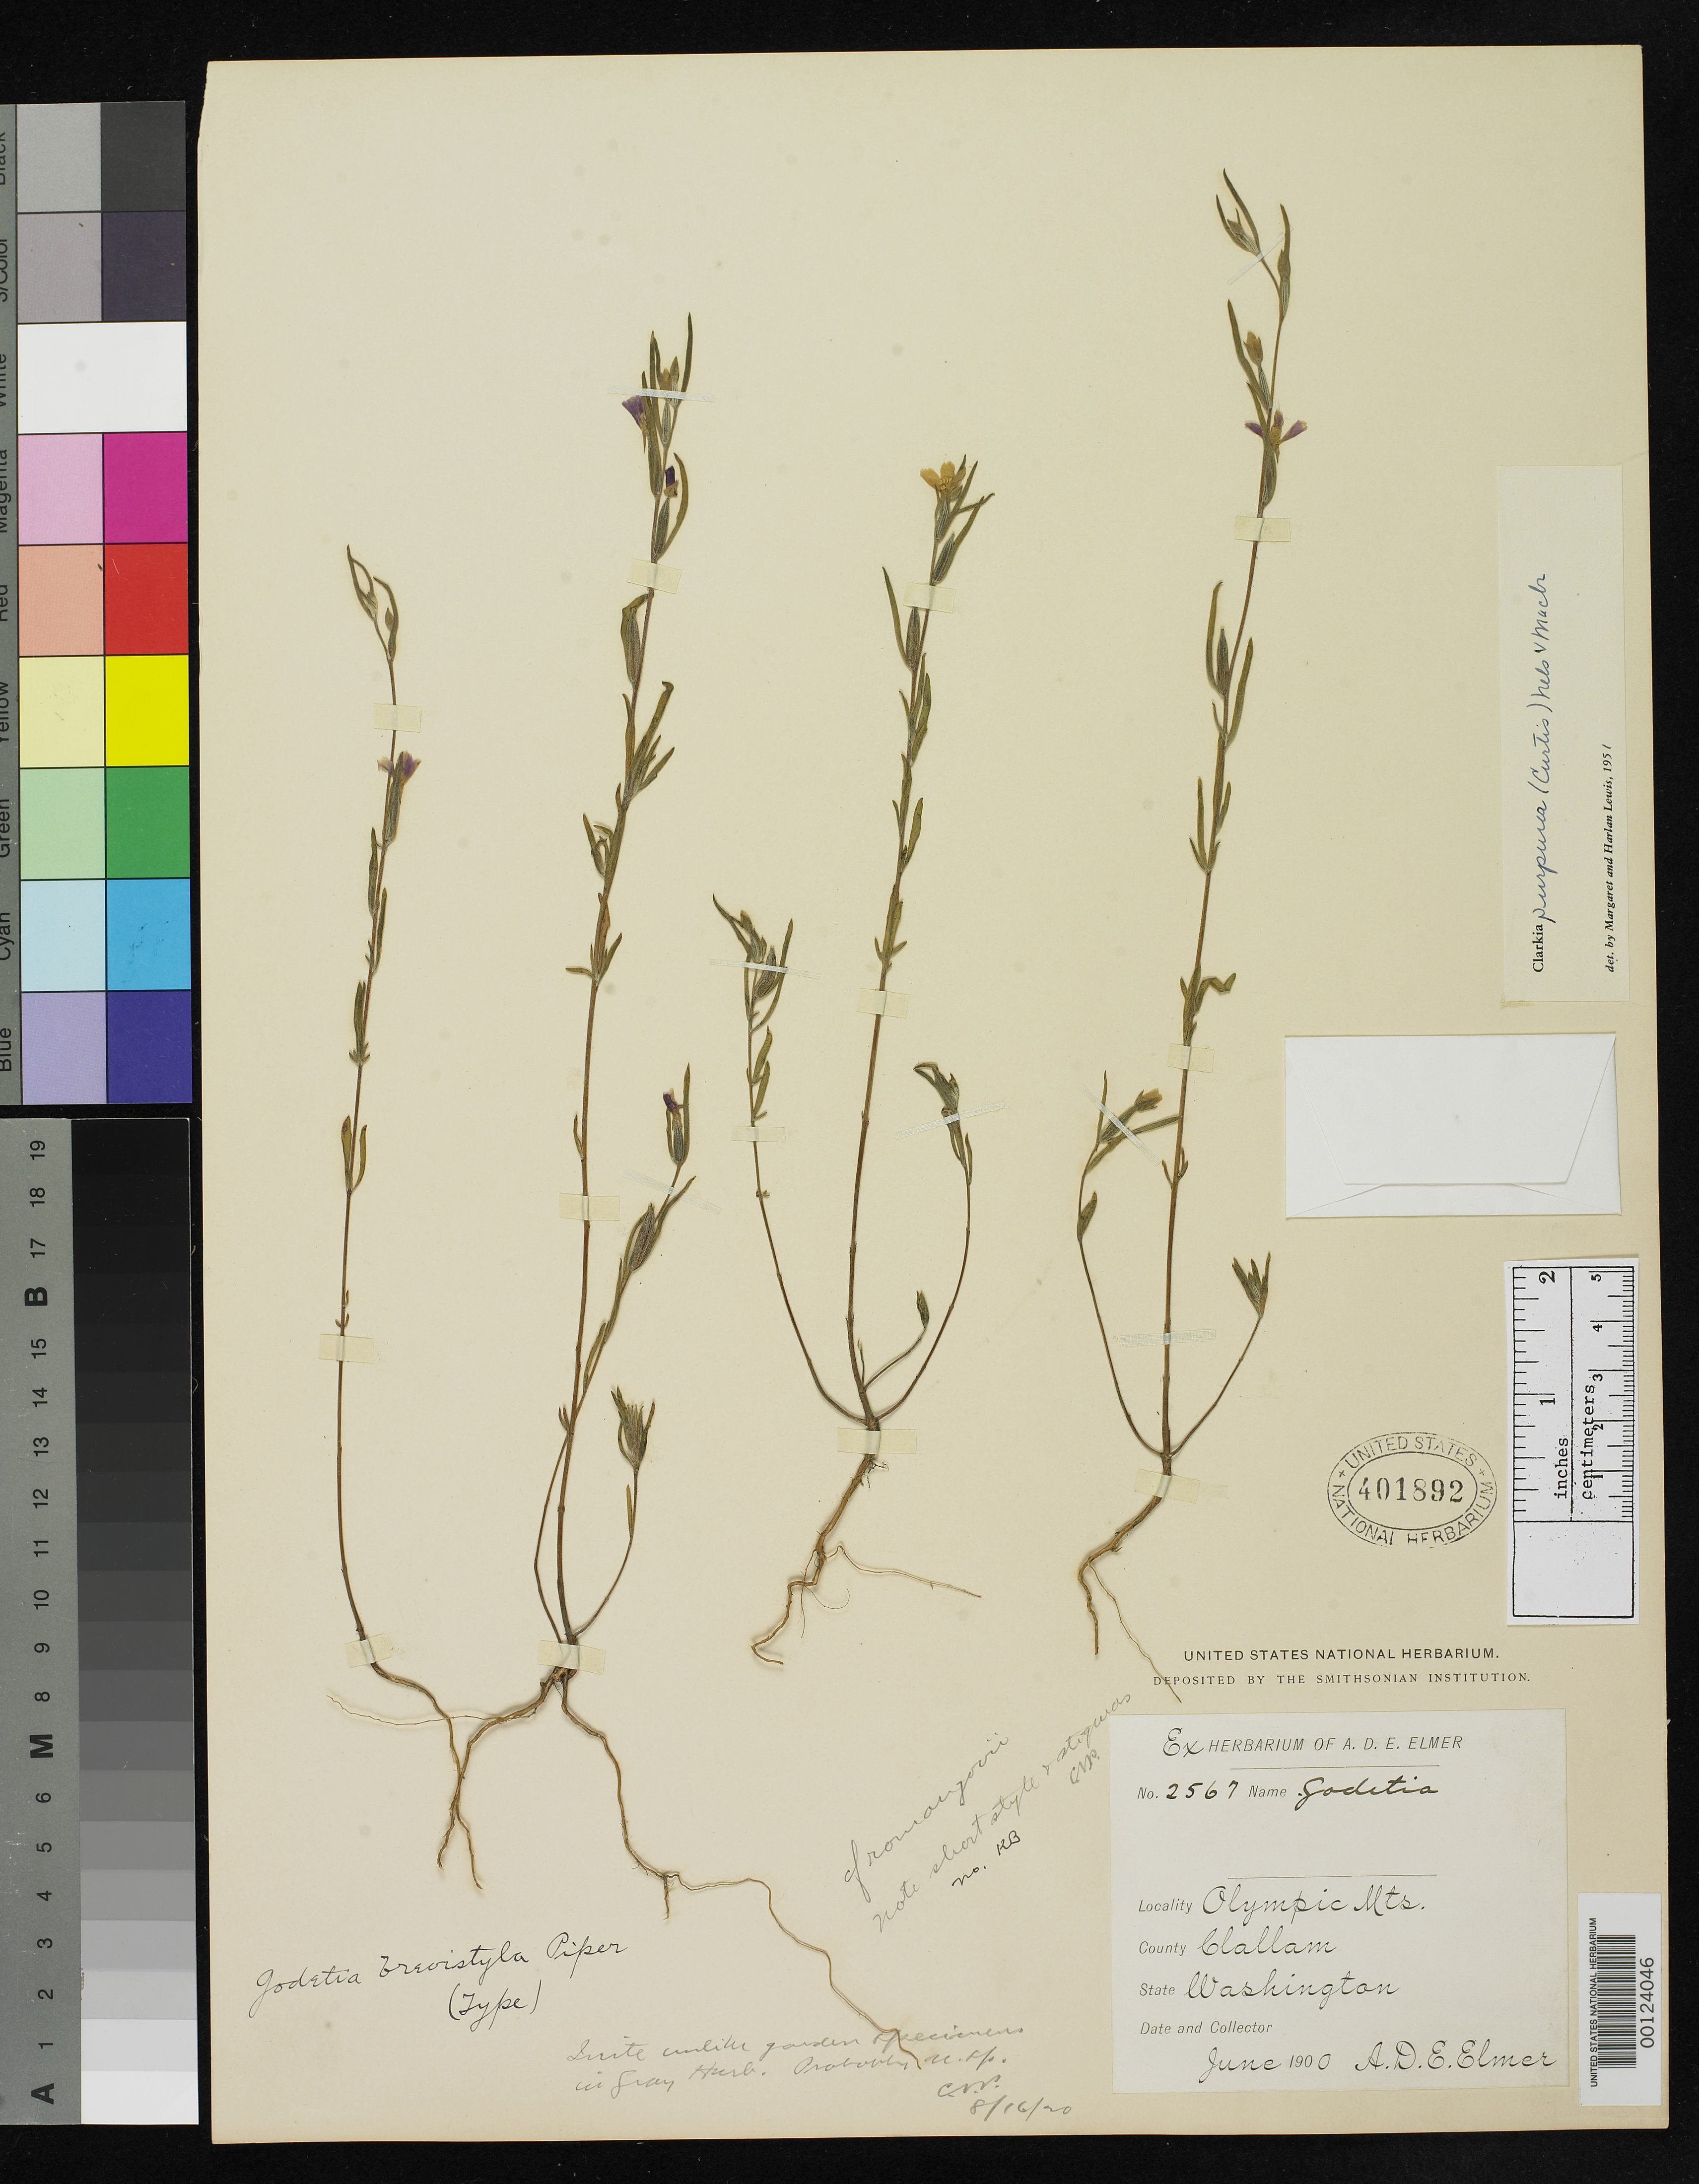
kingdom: Plantae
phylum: Tracheophyta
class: Magnoliopsida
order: Myrtales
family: Onagraceae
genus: Godetia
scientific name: Godetia brevistyla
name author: Piper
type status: Holotype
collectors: A. D. E. Elmer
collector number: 2567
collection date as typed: Jun 1900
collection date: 1900-06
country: United States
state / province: Washington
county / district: Clallam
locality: Olympic Mts.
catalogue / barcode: US 401892